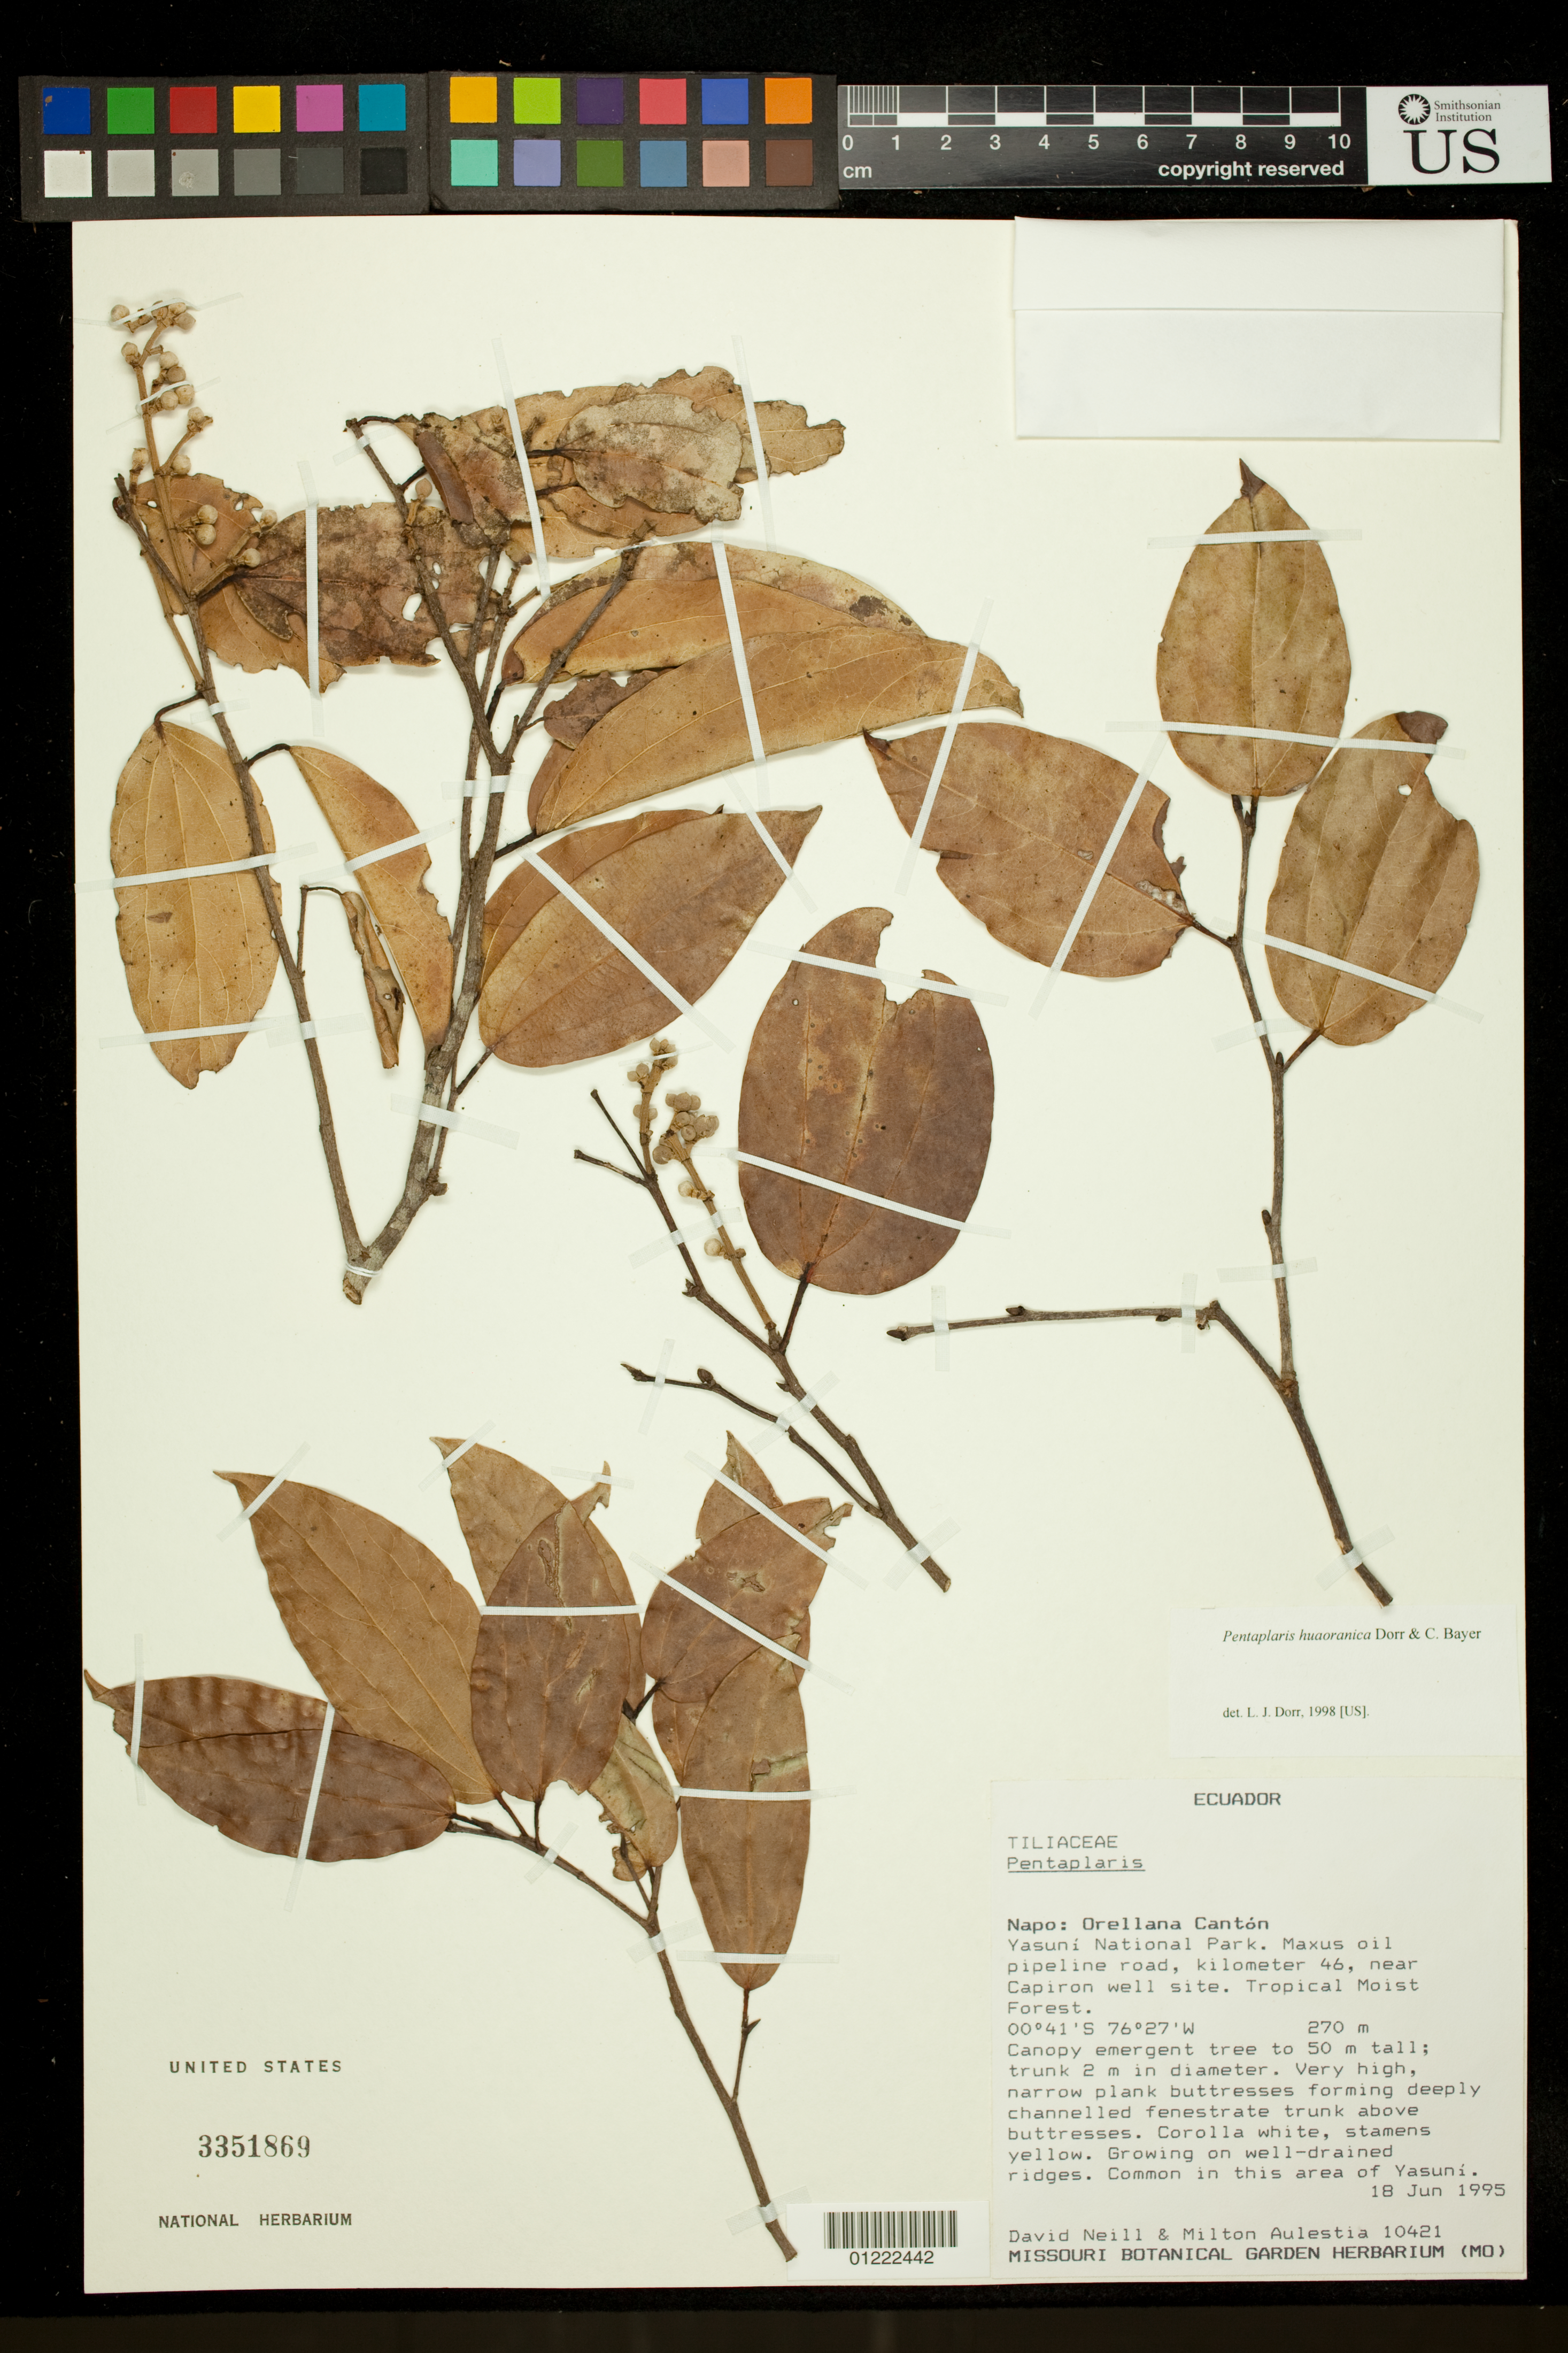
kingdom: Plantae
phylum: Tracheophyta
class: Magnoliopsida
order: Malvales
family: Malvaceae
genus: Pentaplaris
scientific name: Pentaplaris huaoranica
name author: Dorr & C. Bayer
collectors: D. A. Neill & M. Aulestia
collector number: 10421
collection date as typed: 6/18/1995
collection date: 1995-06-18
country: Ecuador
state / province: Napo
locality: Napo Orellana Canton, Yasuni National Park. Maxus oil pipeline road, kilometer 46, near Capiron well site. Tropical Moist Forest. Growing on well-drained ridges. Common in this area of Yasuni.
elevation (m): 270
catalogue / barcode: US 3351869